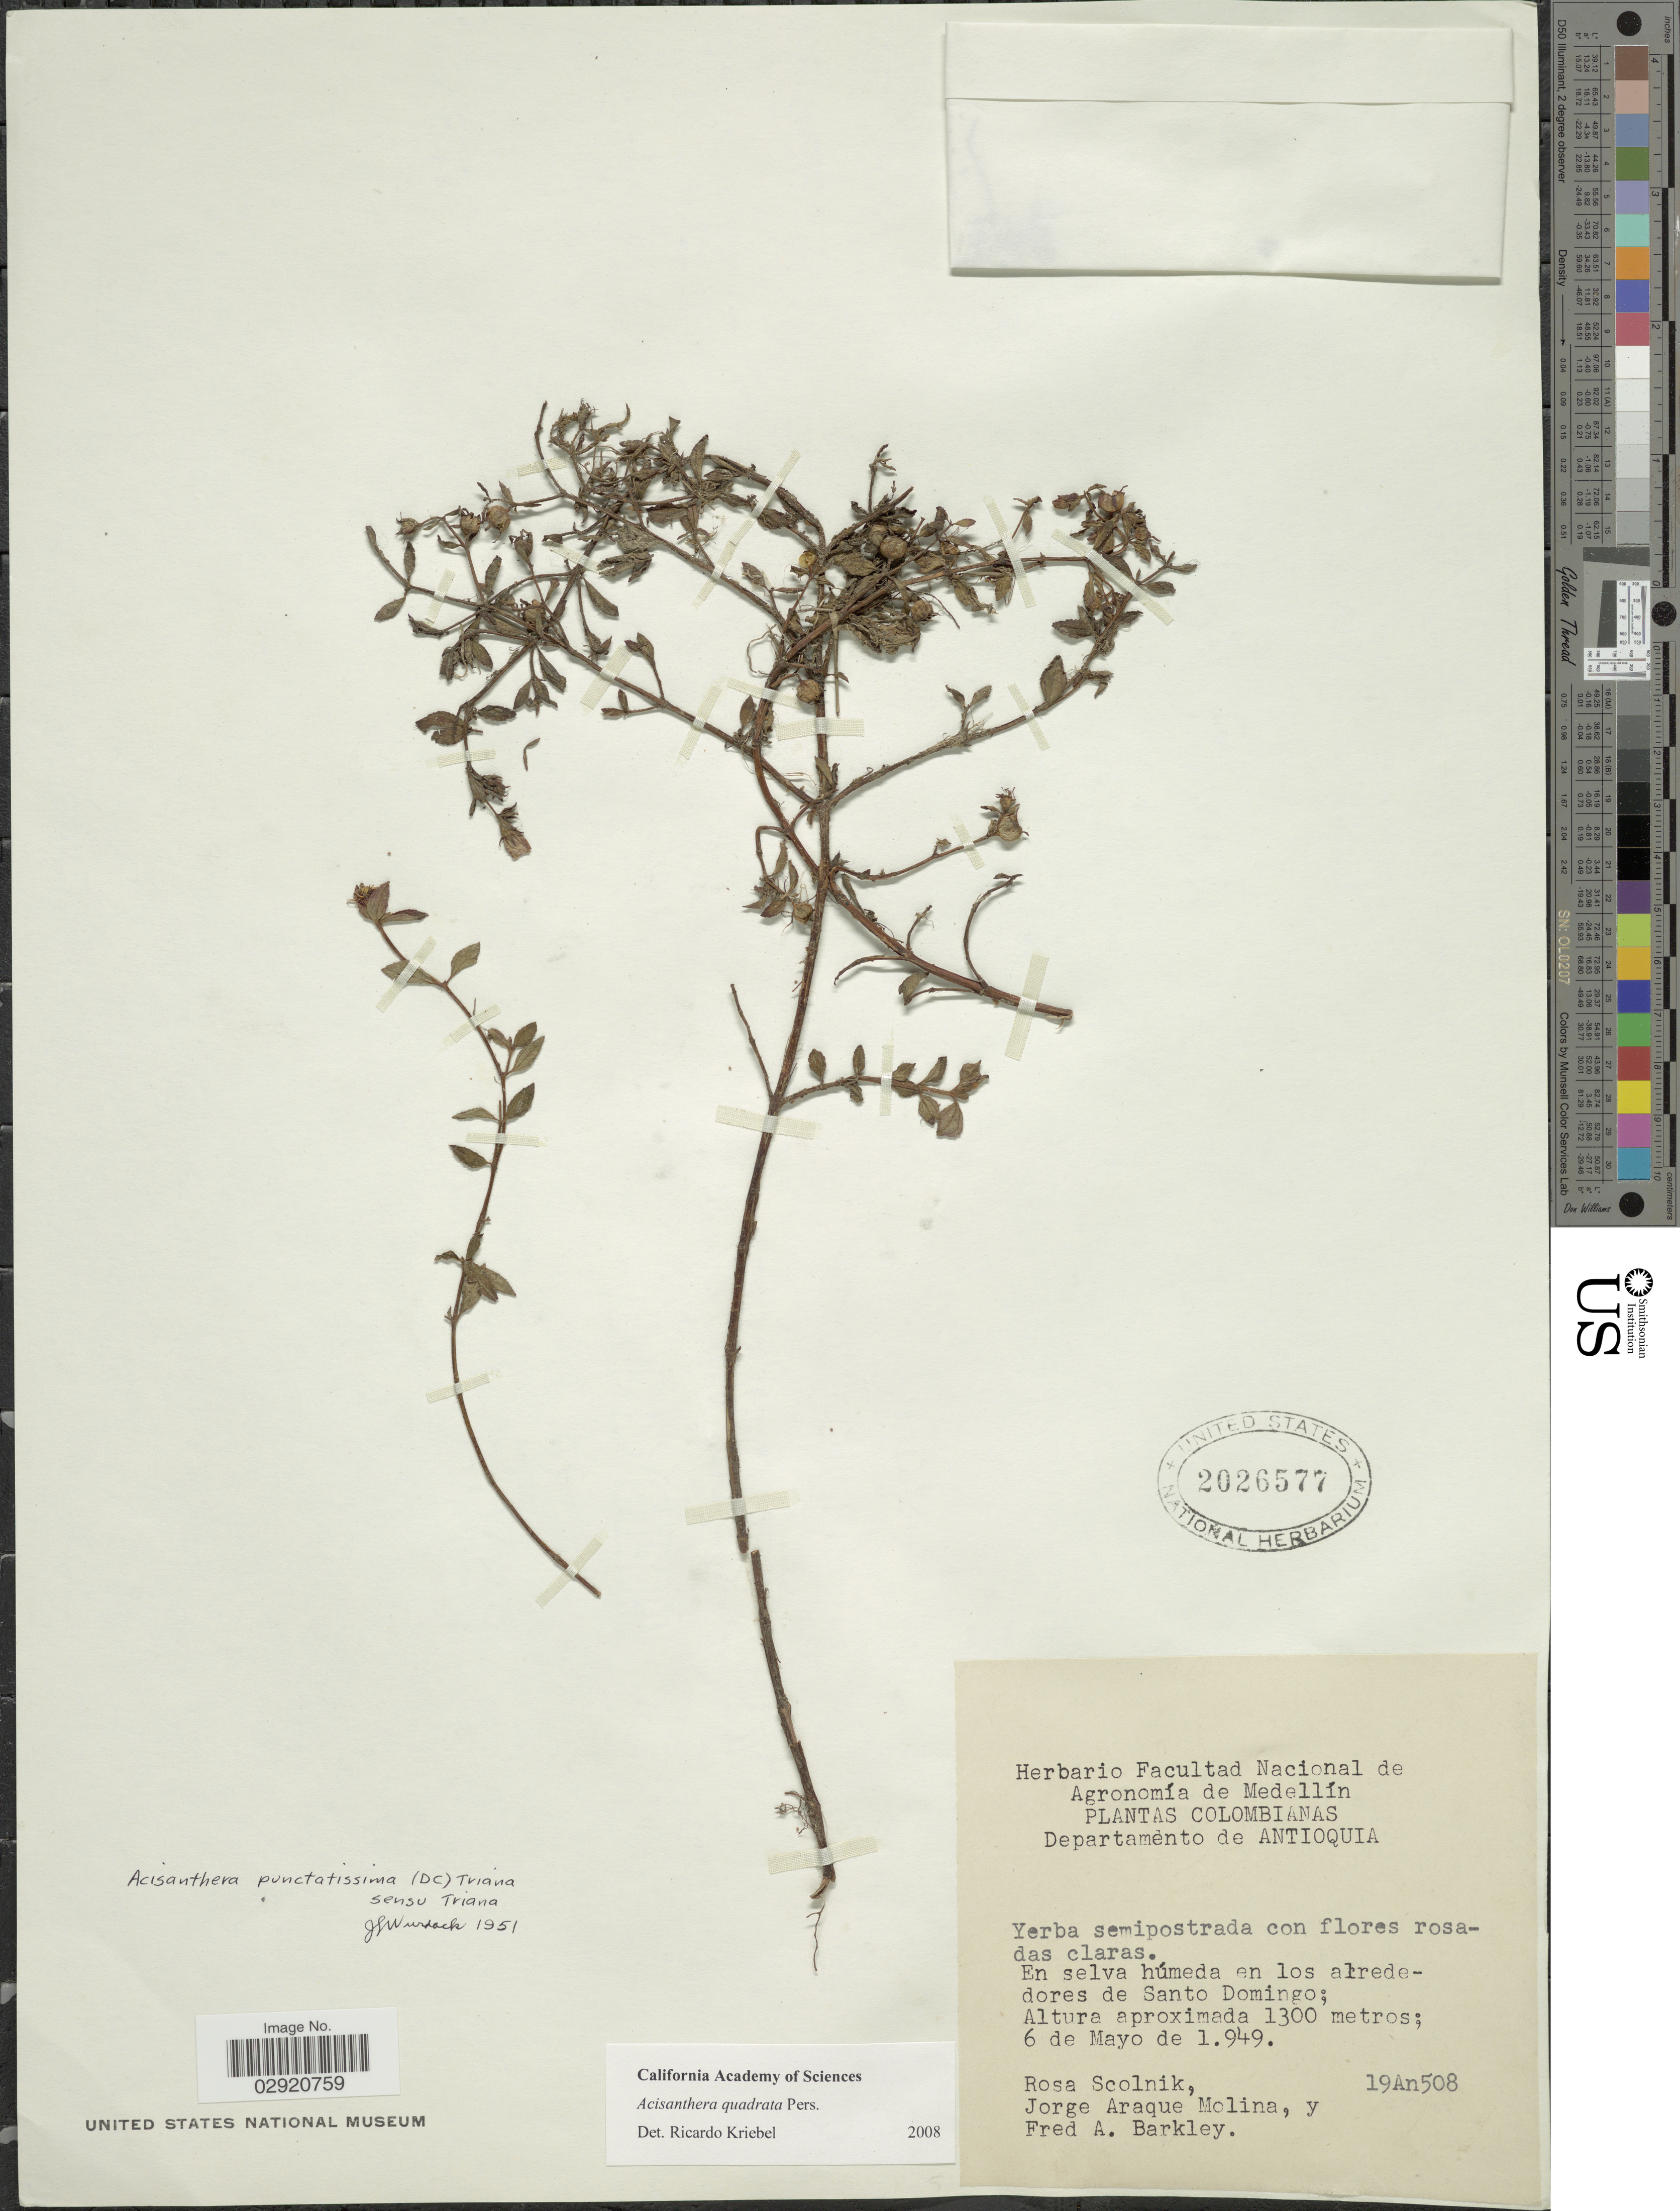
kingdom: Plantae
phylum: Tracheophyta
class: Magnoliopsida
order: Myrtales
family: Melastomataceae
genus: Acisanthera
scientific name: Acisanthera variabilis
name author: Triana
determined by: Nunes da Silva, Diego, (RB), Jardim Botanico do Rio de Janeiro - Herbario (BRAZIL)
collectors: R. Scolnik, J. A. Molina & F. A. Barkley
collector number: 19An508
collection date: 1949-05-06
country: Colombia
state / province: Antioquia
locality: Departamento de Antioquia. En los alrededores de Santo Domingo.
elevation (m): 1300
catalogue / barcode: US 2026577